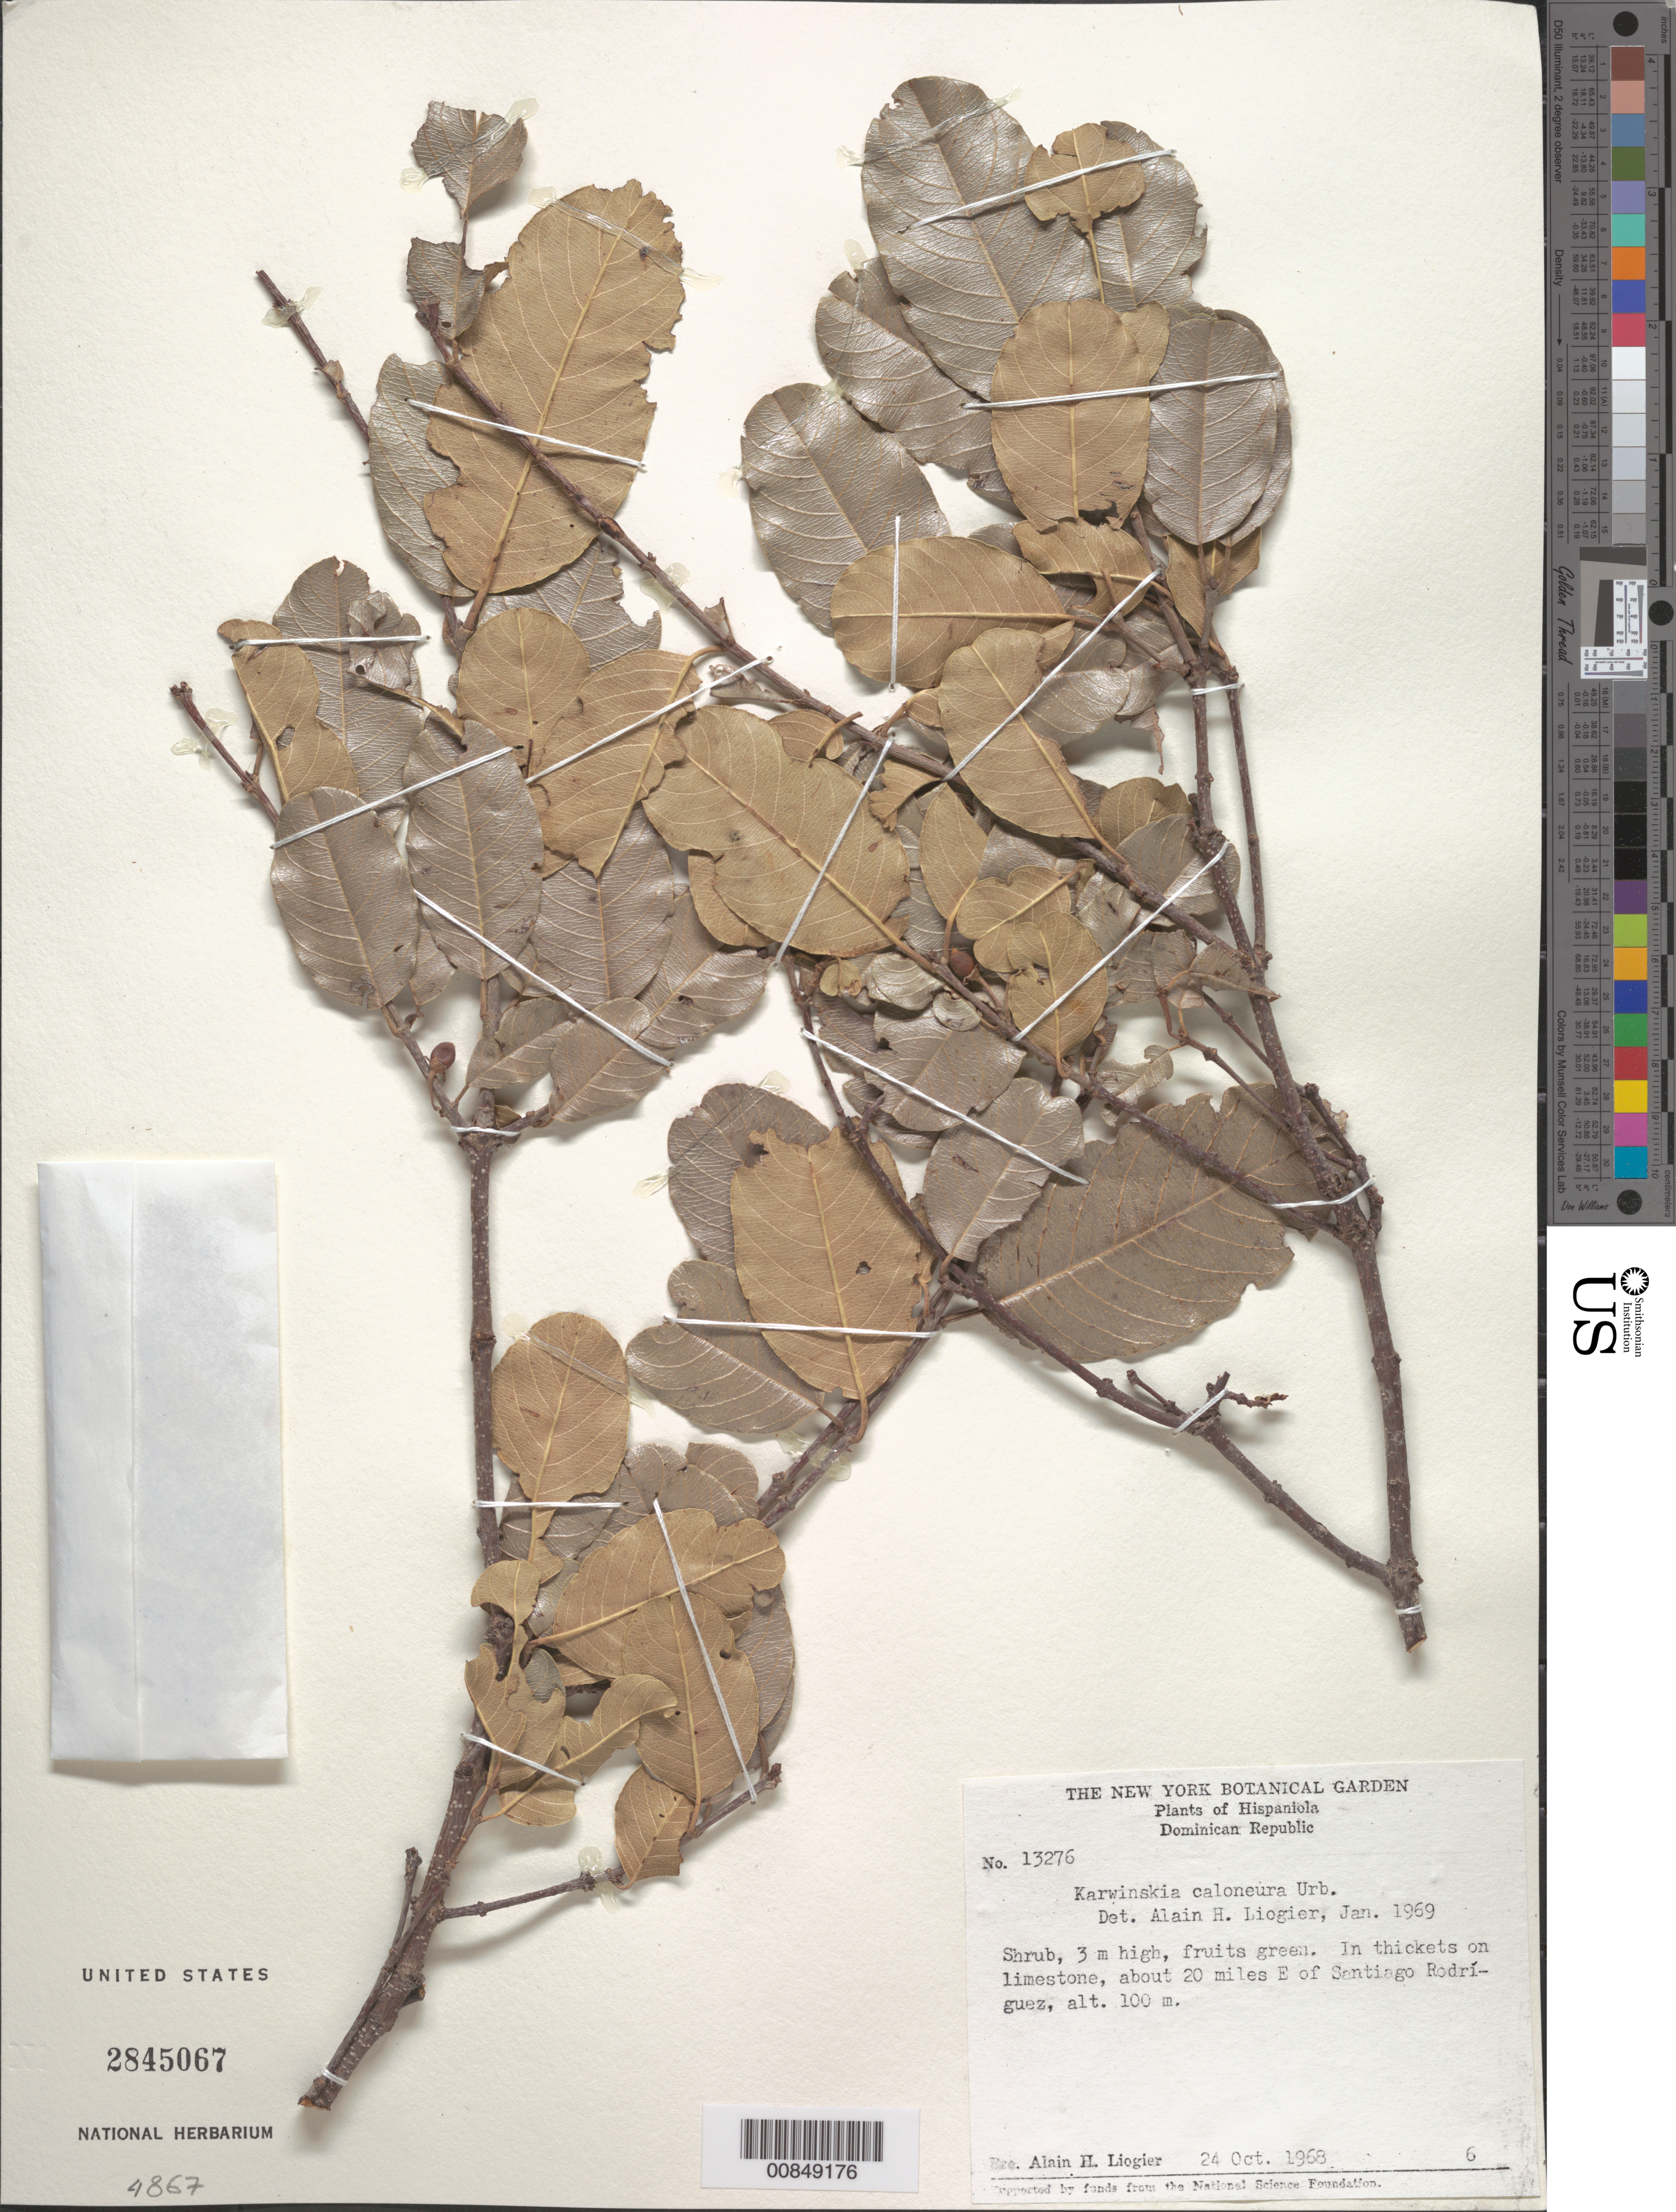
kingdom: Plantae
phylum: Tracheophyta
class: Magnoliopsida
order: Rosales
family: Rhamnaceae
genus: Karwinskia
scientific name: Karwinskia caloneura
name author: Urb.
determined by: Liogier, Alain H.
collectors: A. H. Liogier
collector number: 13276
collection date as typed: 24 Oct 1968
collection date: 1968-10-24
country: Dominican Republic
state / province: Santiago Rodríguez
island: Hispaniola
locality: About 20 miles E of Santiago Rodríguez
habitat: In thickets on limestone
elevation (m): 100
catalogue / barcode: US 2845067